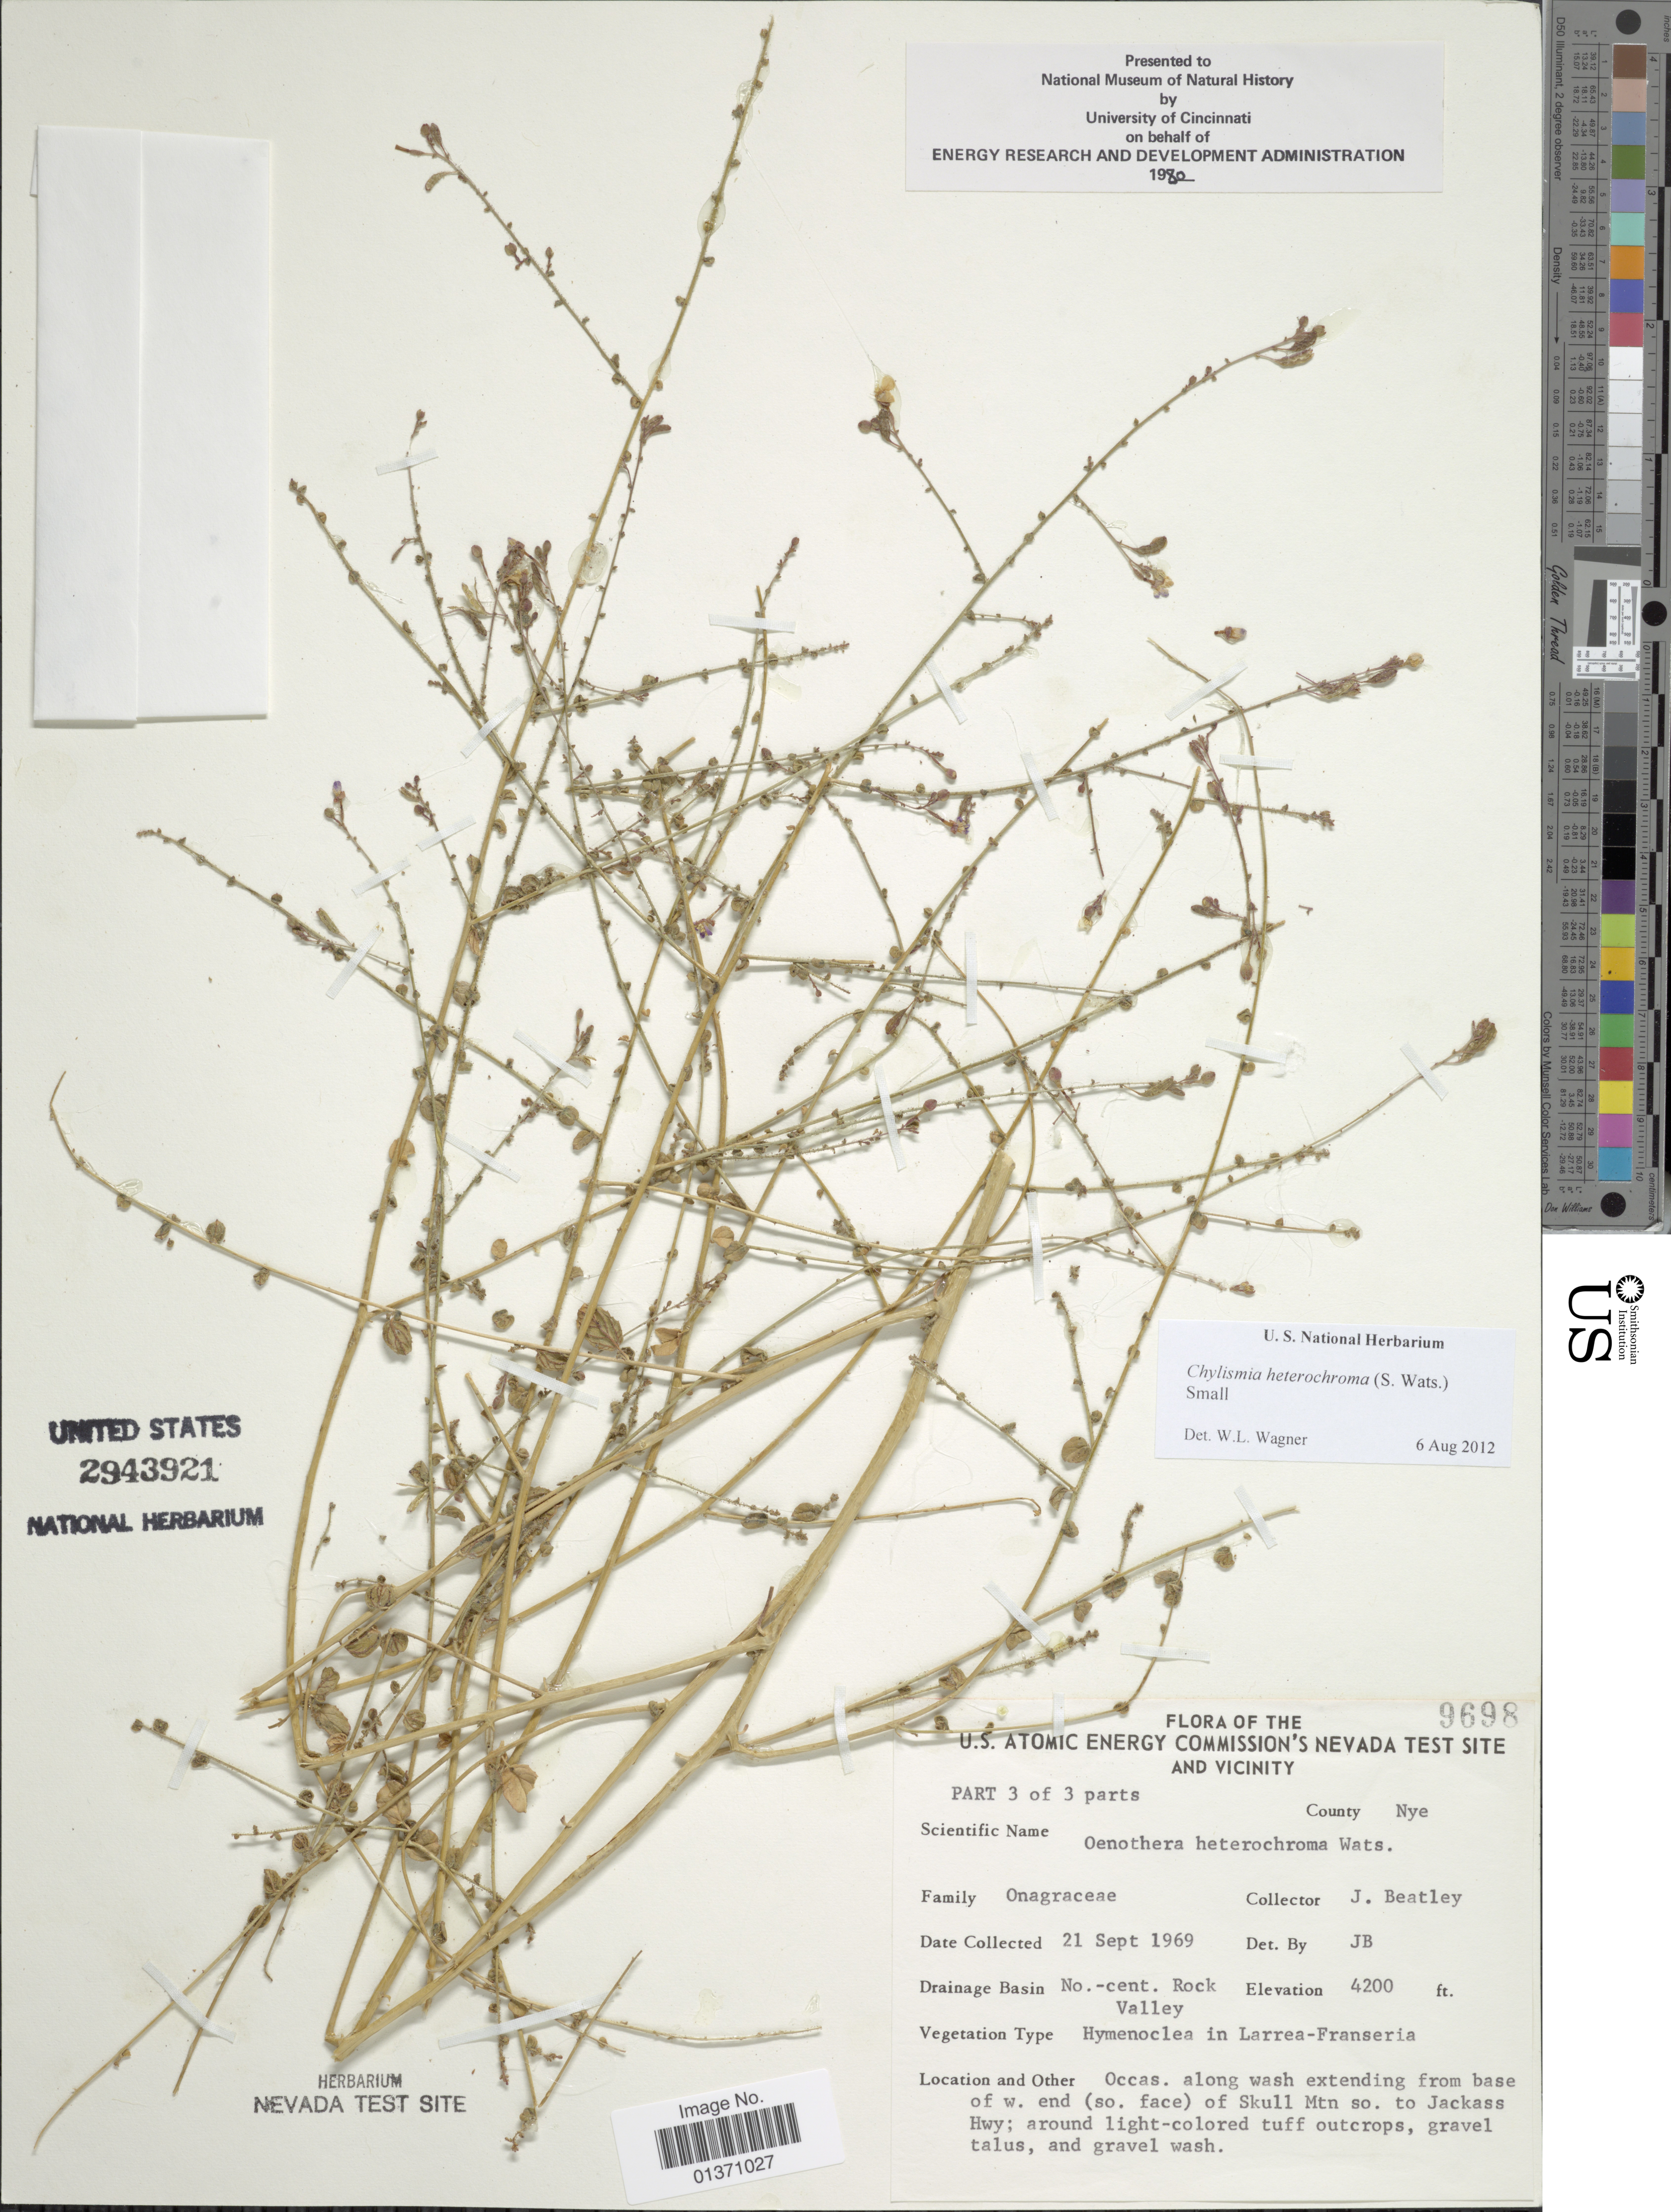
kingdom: Plantae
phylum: Tracheophyta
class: Magnoliopsida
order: Myrtales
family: Onagraceae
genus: Chylismia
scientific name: Chylismia heterochroma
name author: (S. Watson) Small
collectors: J. C. Beatley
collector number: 9698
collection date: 1969-09-21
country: United States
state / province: Nevada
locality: U. S. Atomic Energy Commission's Nevada Test Site and Vicinity, No.-cent. Rock Valley, occas. along wash extending from base of w. end (so. face) of Skull Mtn so. to Jackass Hwy, County Nye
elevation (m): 1280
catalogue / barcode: US 2943921